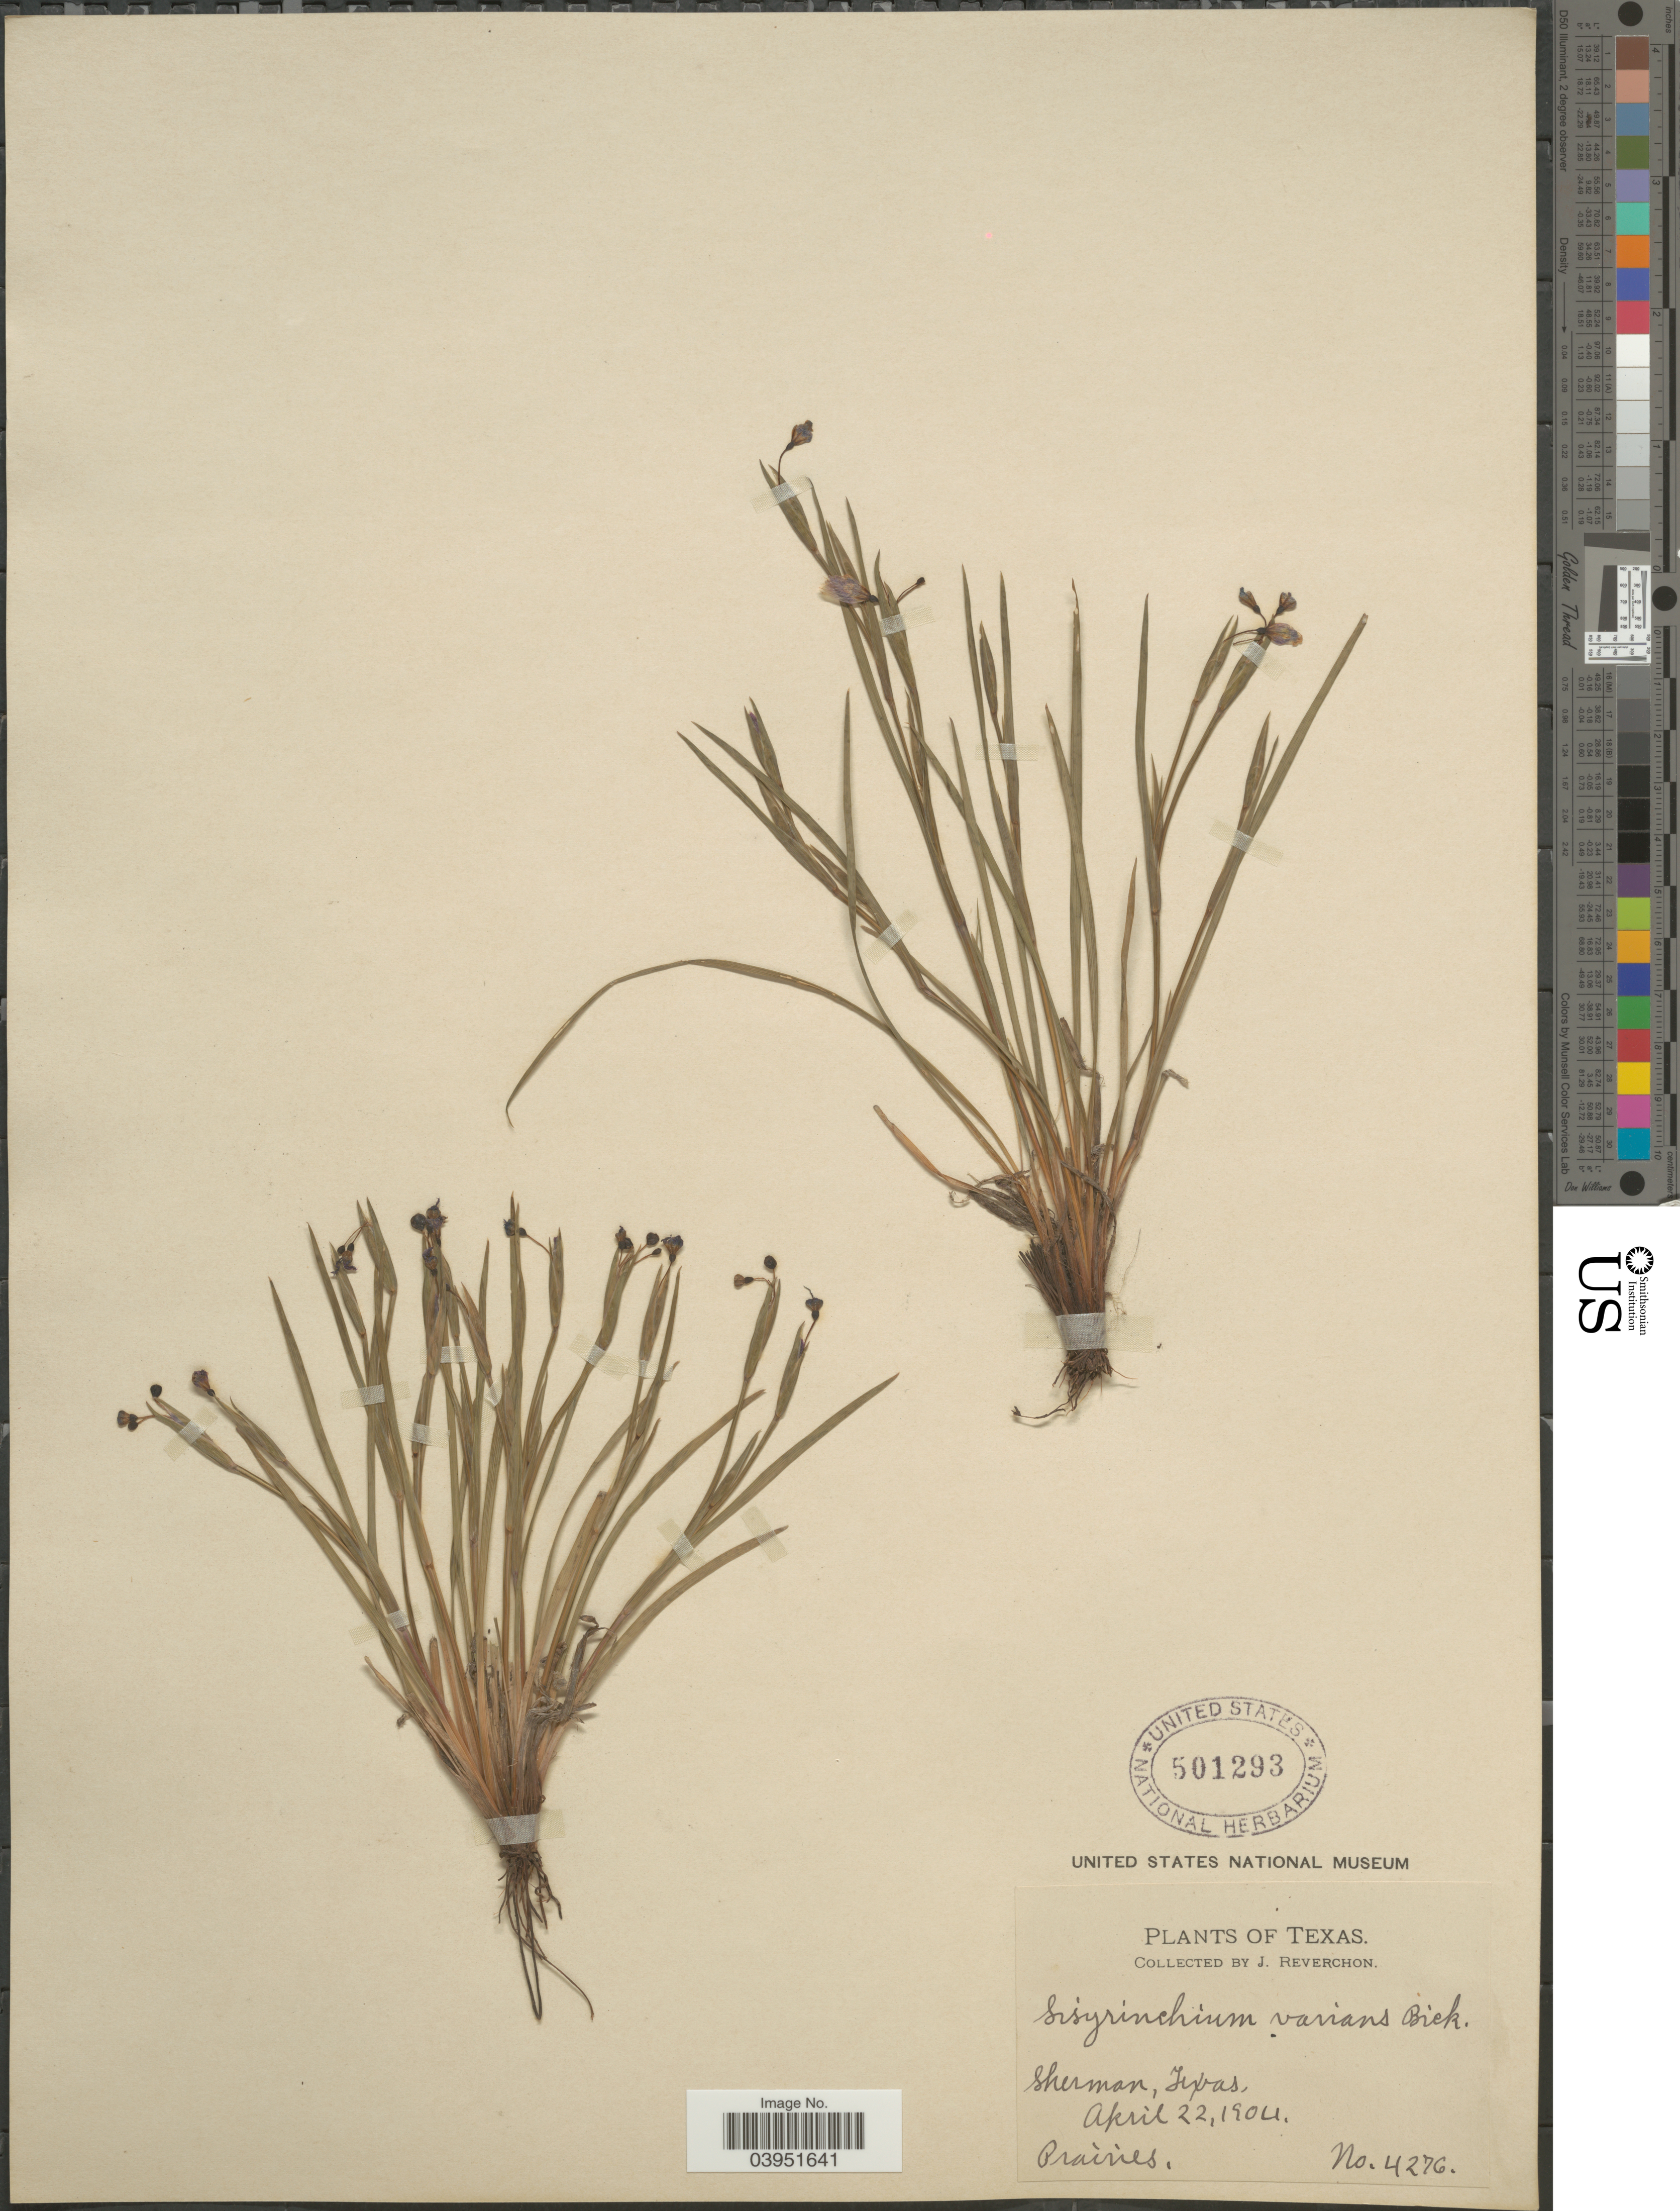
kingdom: Plantae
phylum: Tracheophyta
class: Liliopsida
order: Asparagales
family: Iridaceae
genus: Sisyrinchium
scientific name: Sisyrinchium varians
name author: E.P. Bicknell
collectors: J. Reverchon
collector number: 4276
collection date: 1904-04-22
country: United States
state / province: Texas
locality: Sherman.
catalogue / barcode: US 501293